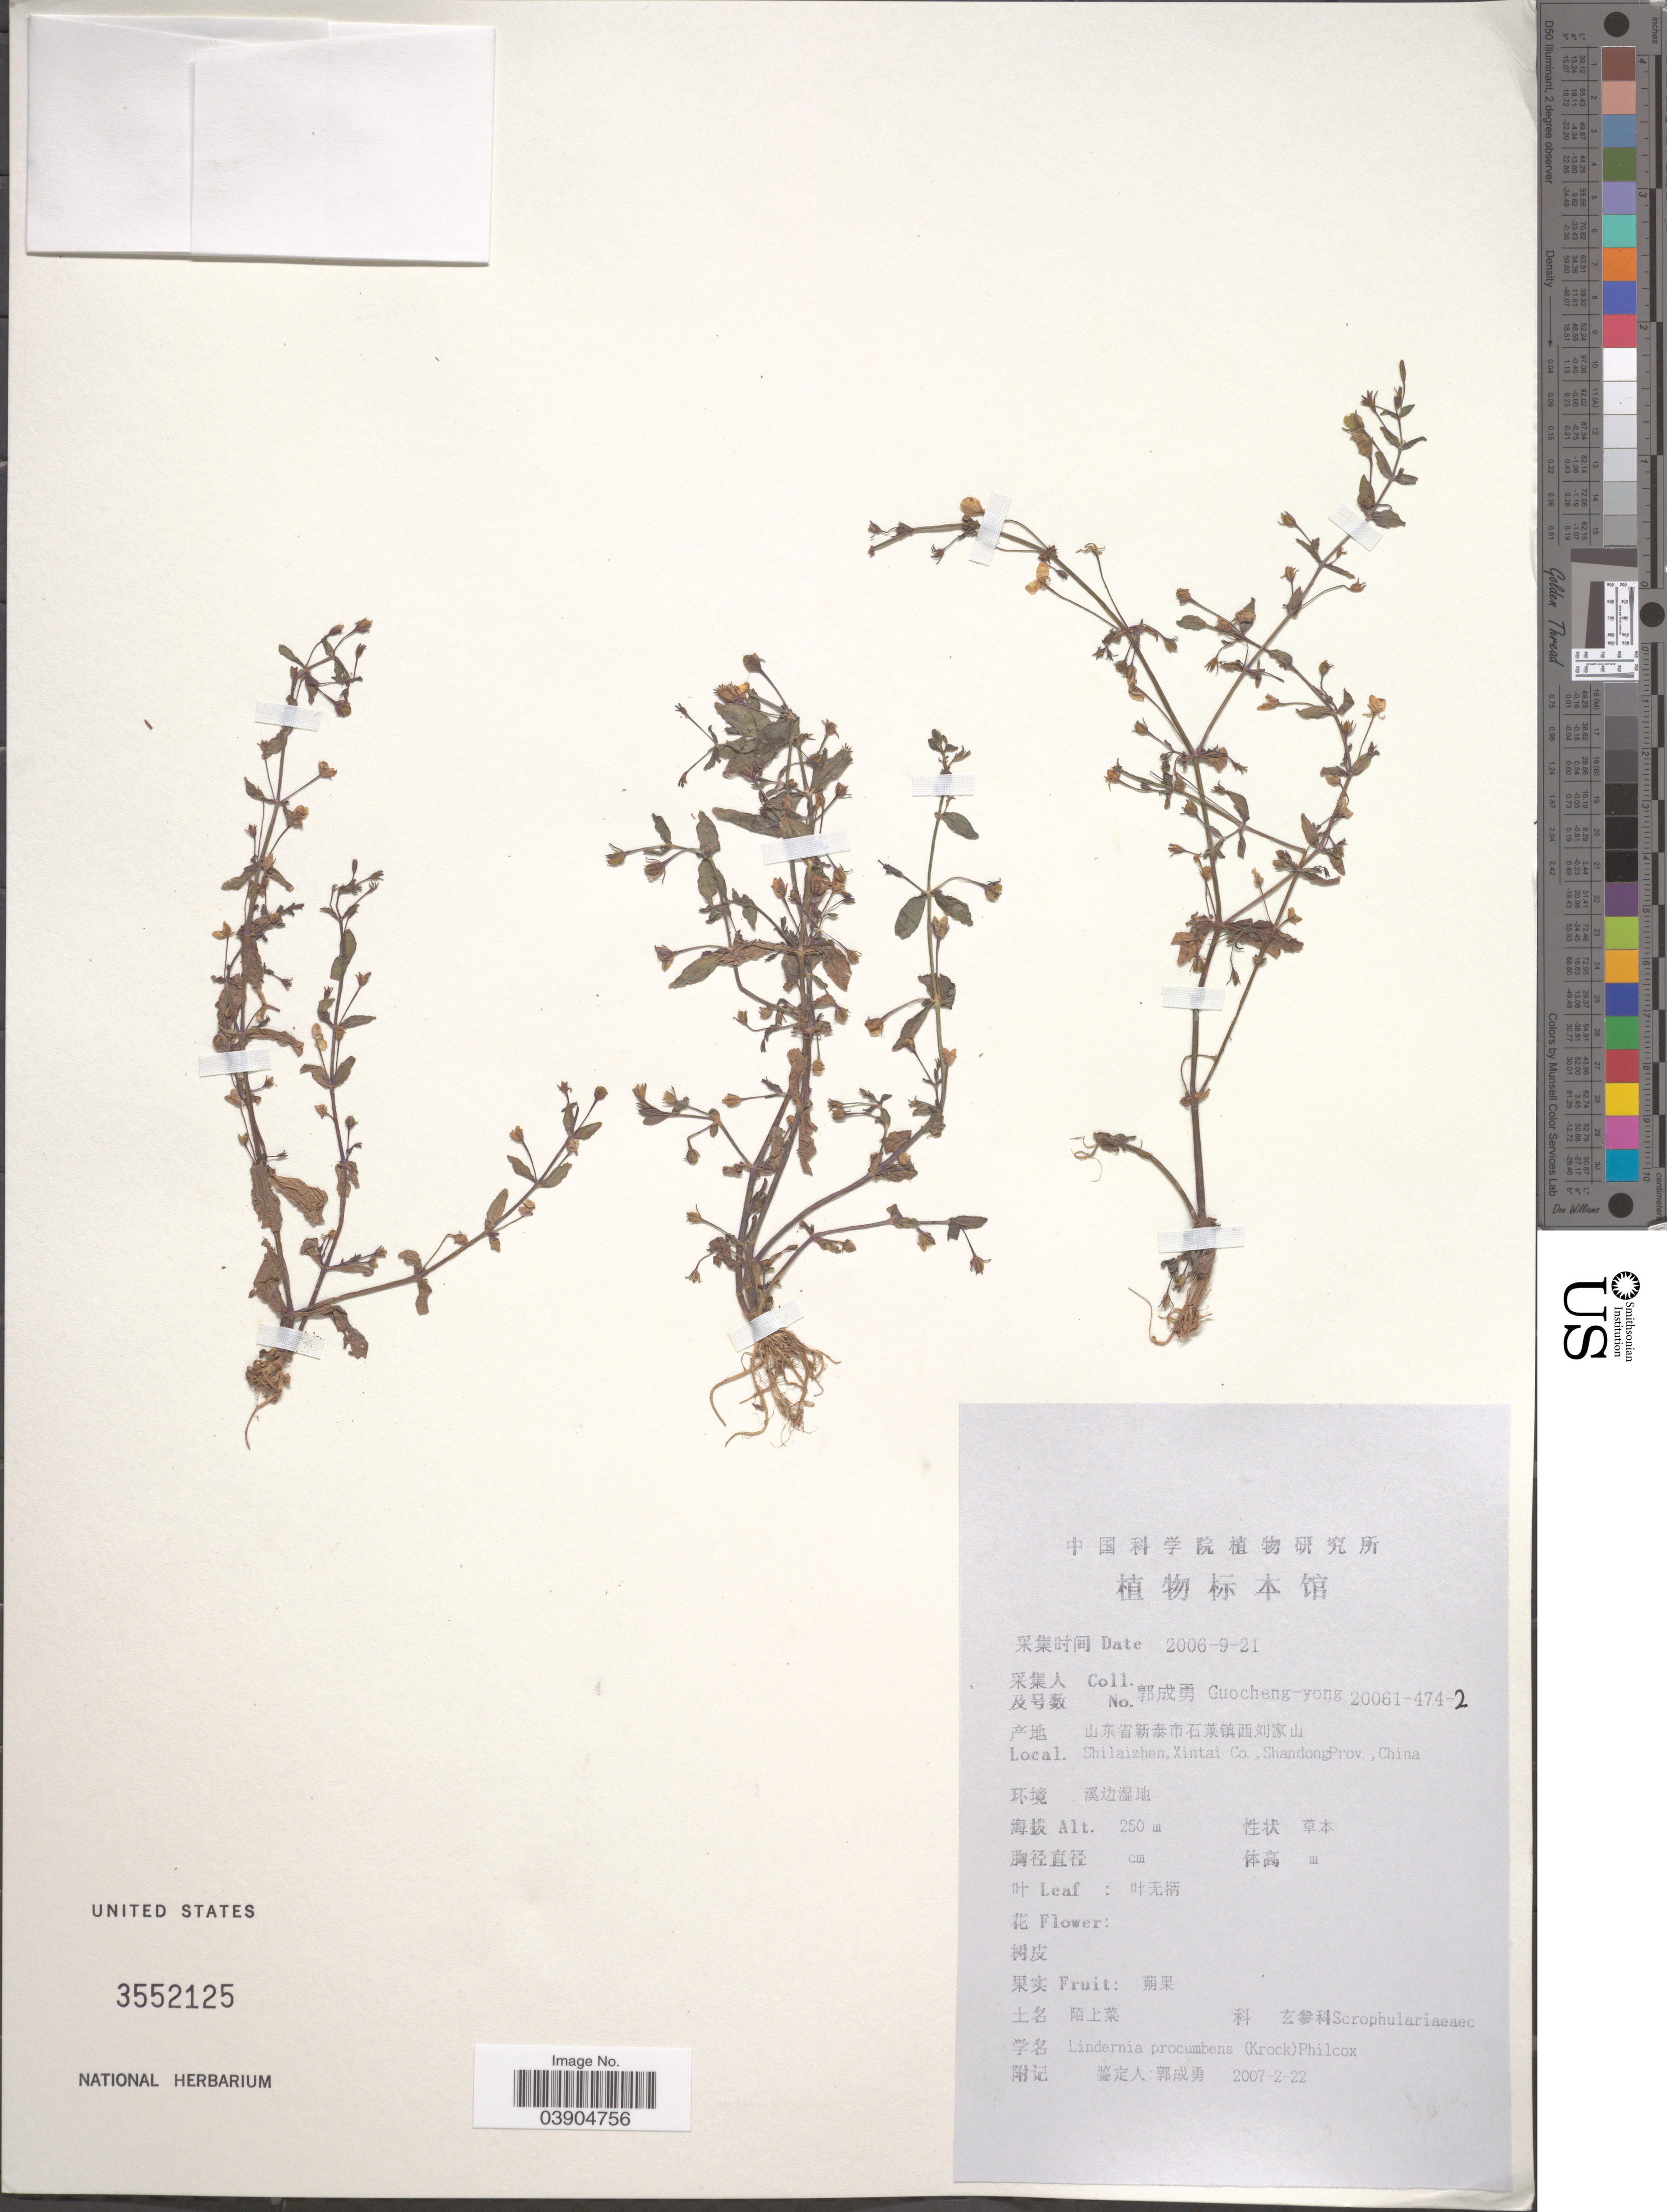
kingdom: Plantae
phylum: Tracheophyta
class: Magnoliopsida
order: Lamiales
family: Linderniaceae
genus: Lindernia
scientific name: Lindernia procumbens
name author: (Krock.) Philcox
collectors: Guo cheng-yong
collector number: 20061-474-2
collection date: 2006-09-21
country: China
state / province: Shandong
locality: Shilaizhen, Xintai Co.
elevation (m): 250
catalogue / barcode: US 3552125